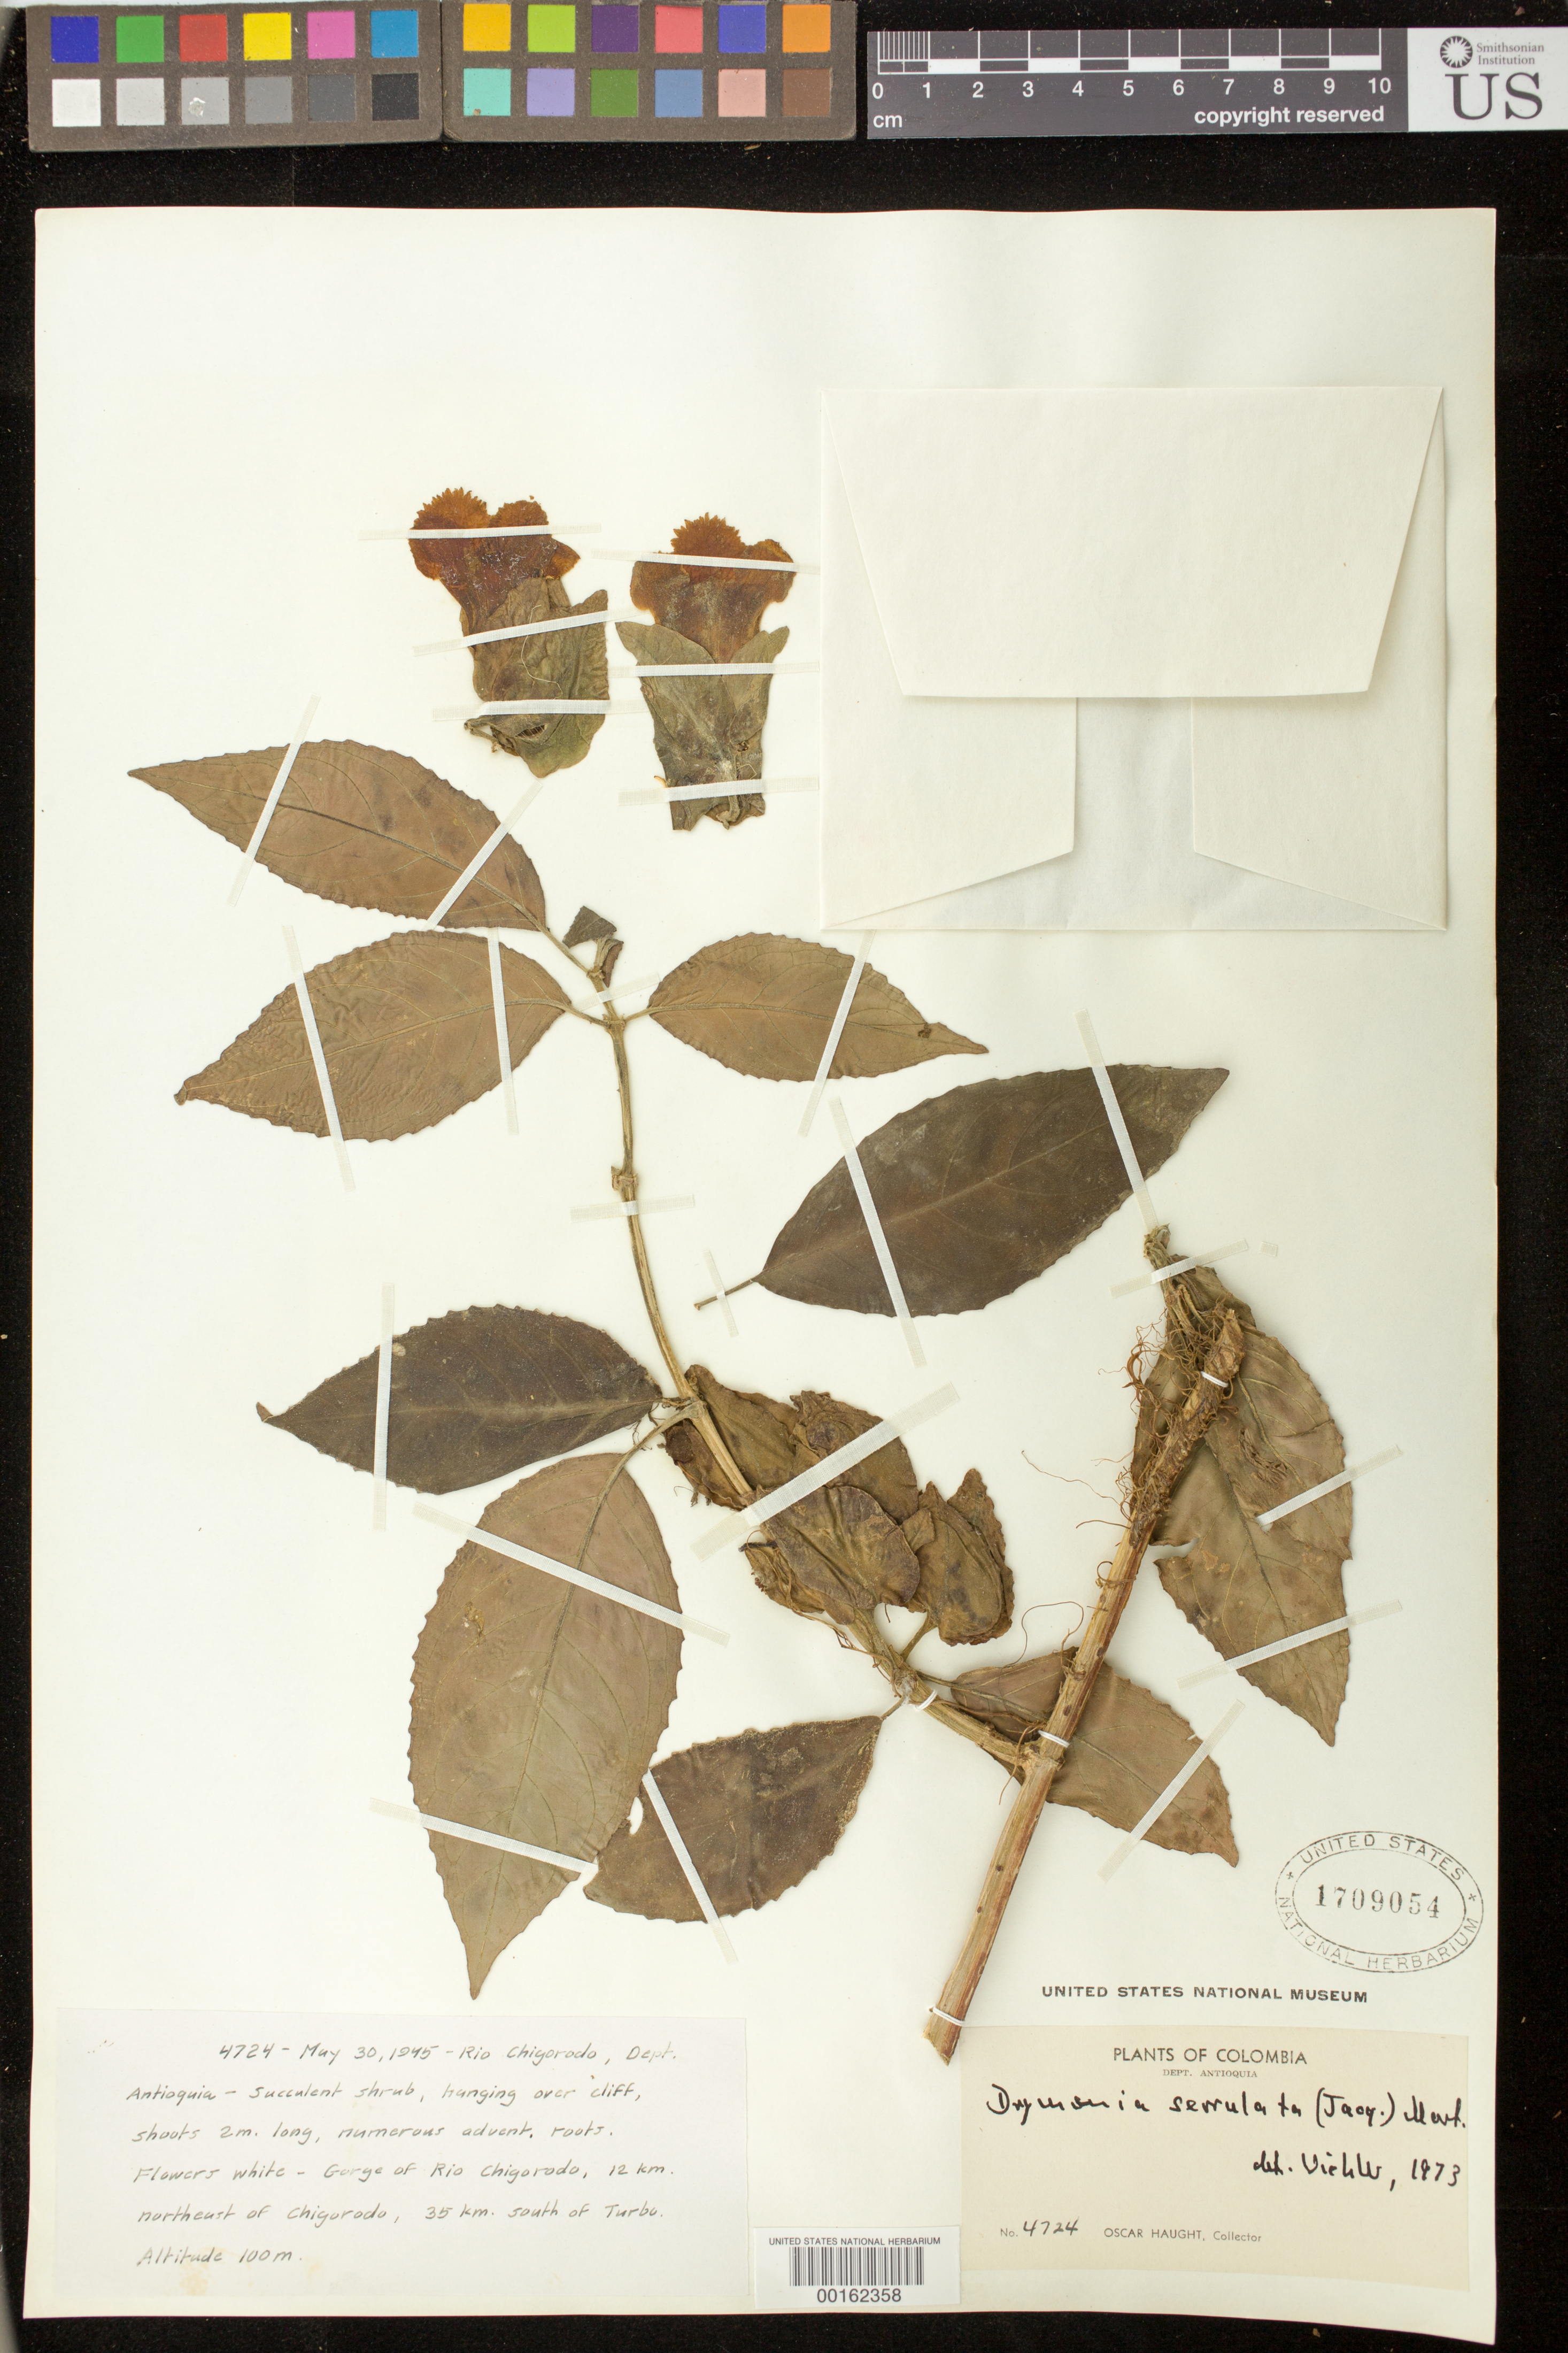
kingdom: Plantae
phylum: Tracheophyta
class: Magnoliopsida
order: Lamiales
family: Gesneriaceae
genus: Drymonia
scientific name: Drymonia serrulata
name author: (Jacq.) Mart.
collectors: O. L. Haught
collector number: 4724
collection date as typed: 30 May 1945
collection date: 1945-05-30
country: Colombia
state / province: Antioquia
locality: Rio Chigorodo, gorge of Rio Chigorodo, 12 km NE of Chigorodo, 35 km S of Turbo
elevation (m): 100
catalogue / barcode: US 1709054